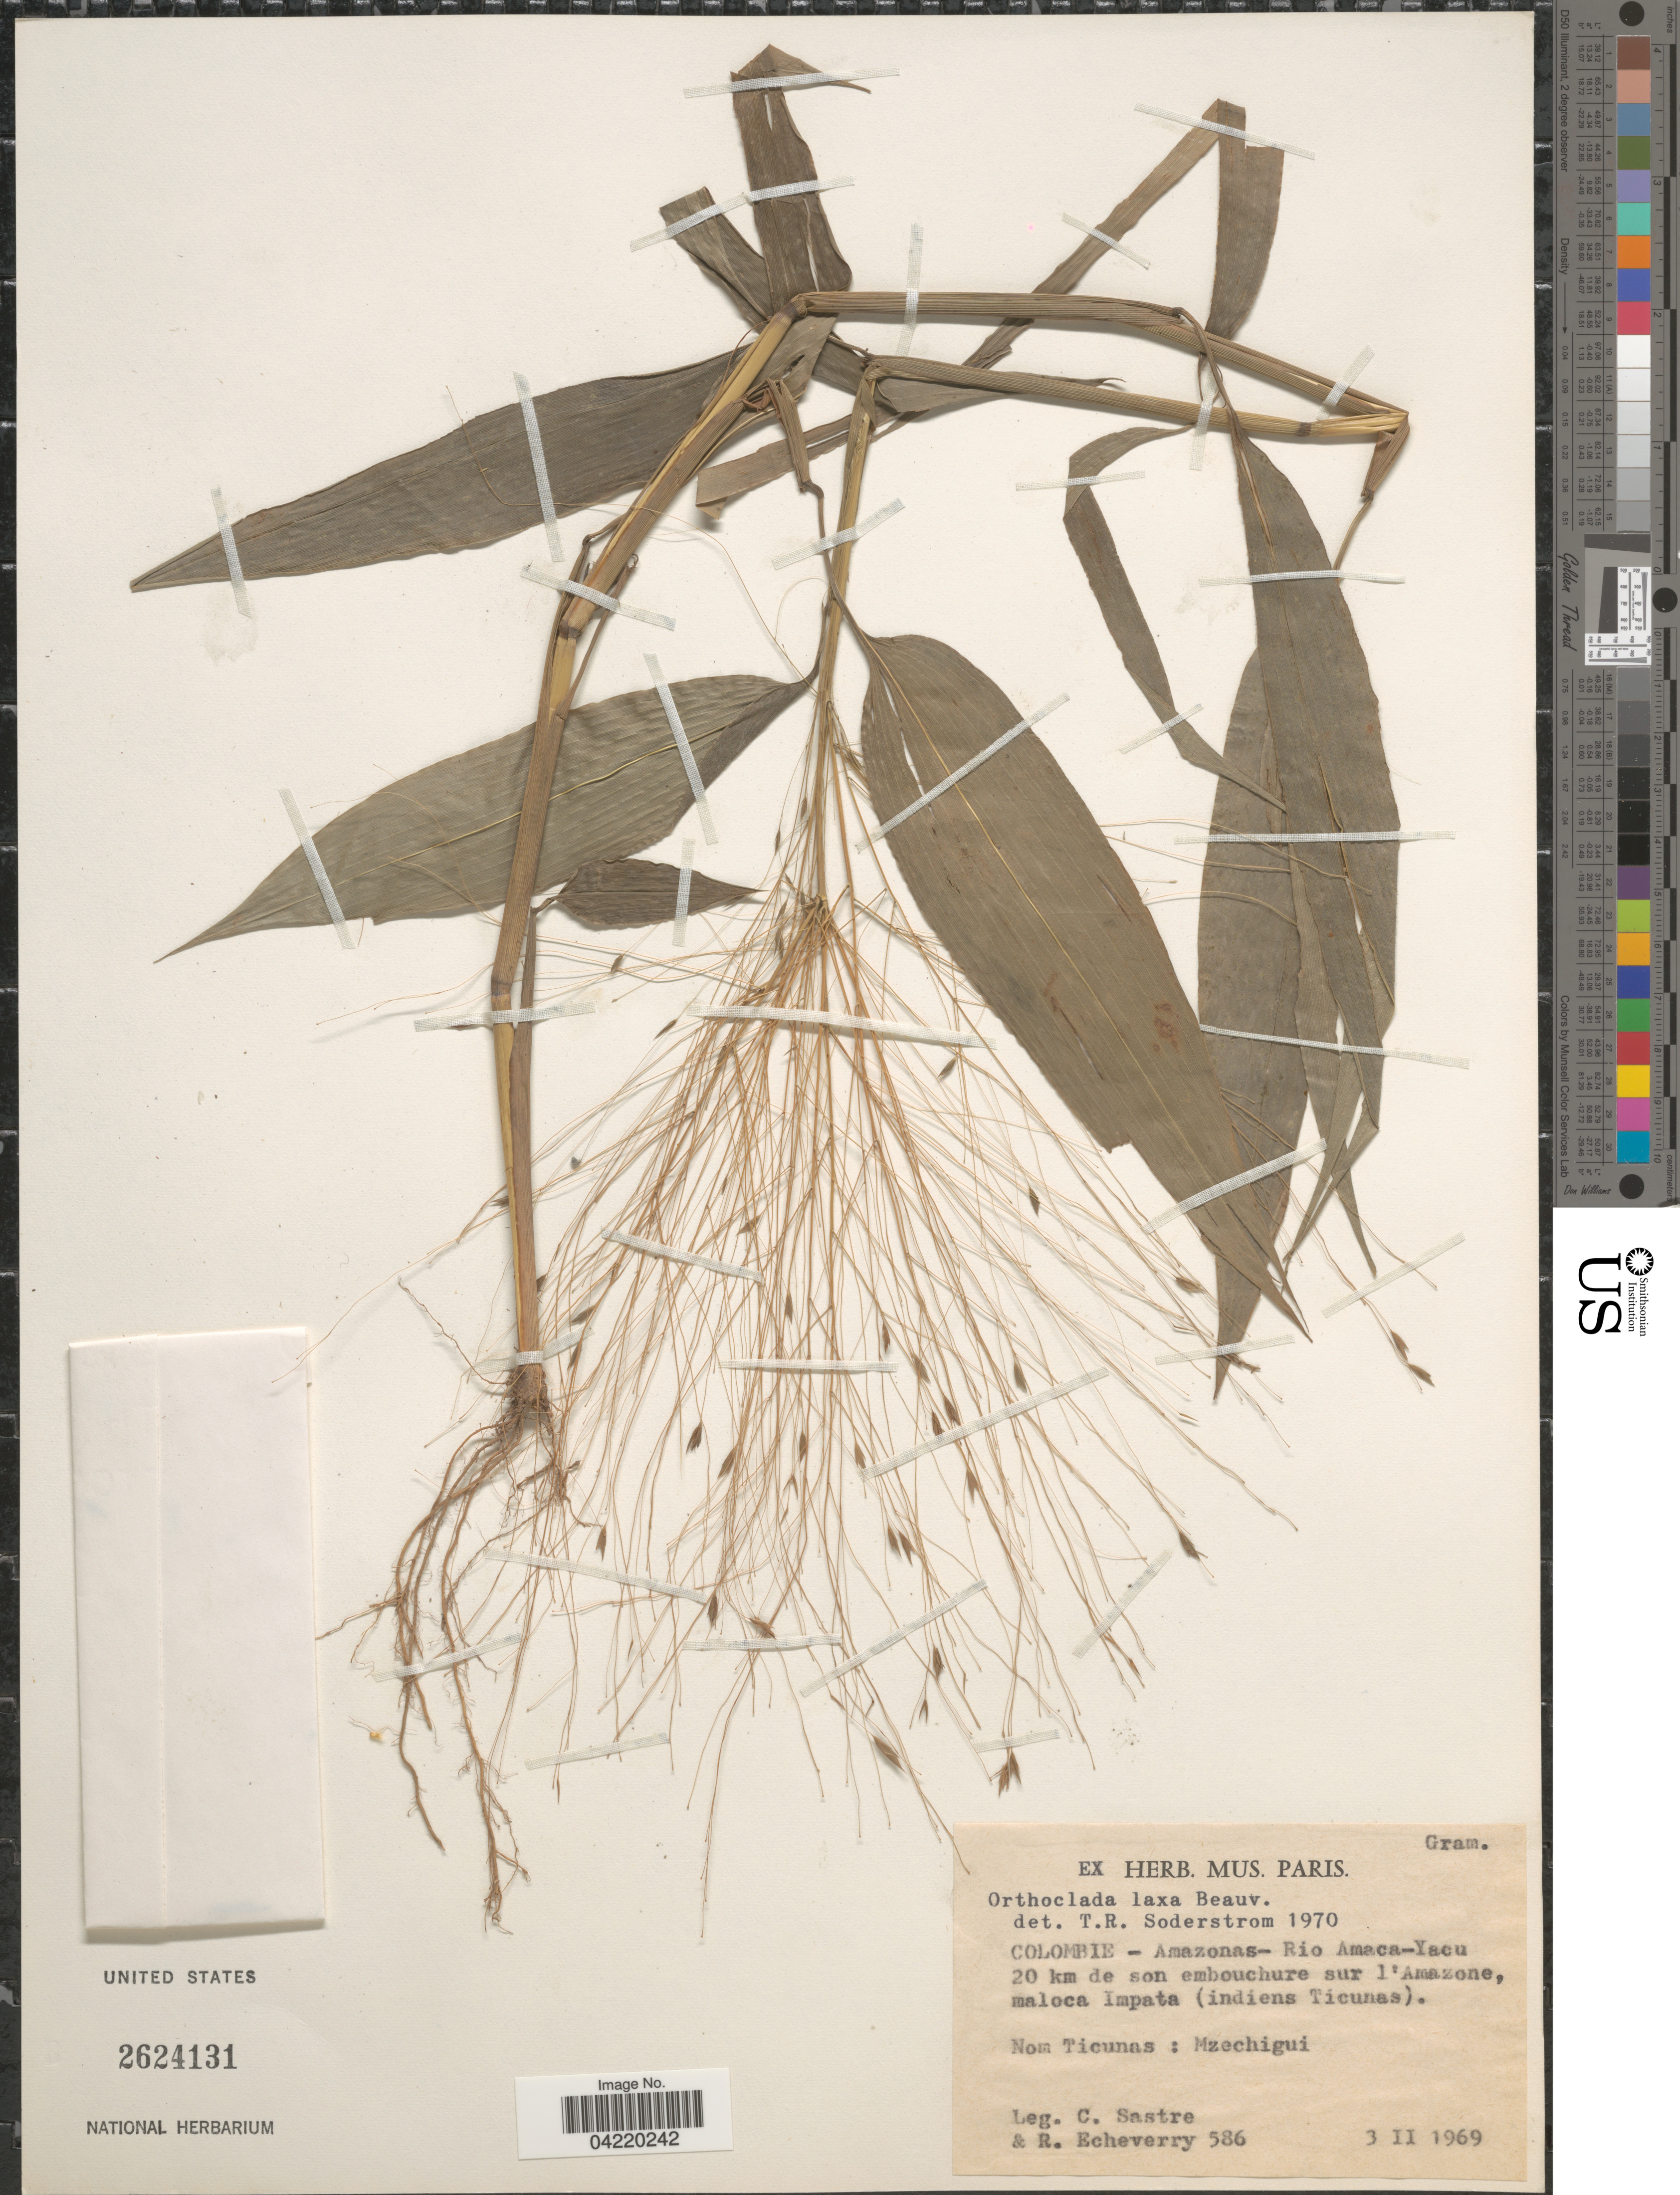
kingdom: Plantae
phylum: Tracheophyta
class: Liliopsida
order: Poales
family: Poaceae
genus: Orthoclada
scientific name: Orthoclada laxa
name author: P. Beauv.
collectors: C. Sastre & R. Echeverry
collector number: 586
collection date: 1969-02-03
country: Colombia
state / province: Amazônas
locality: Colombie - Amazonas - Rio Amaca-Yacu. 20 km de son embouchure sur l'Amazone, maloca Impata (indiens Ticunas).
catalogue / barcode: US 2624131